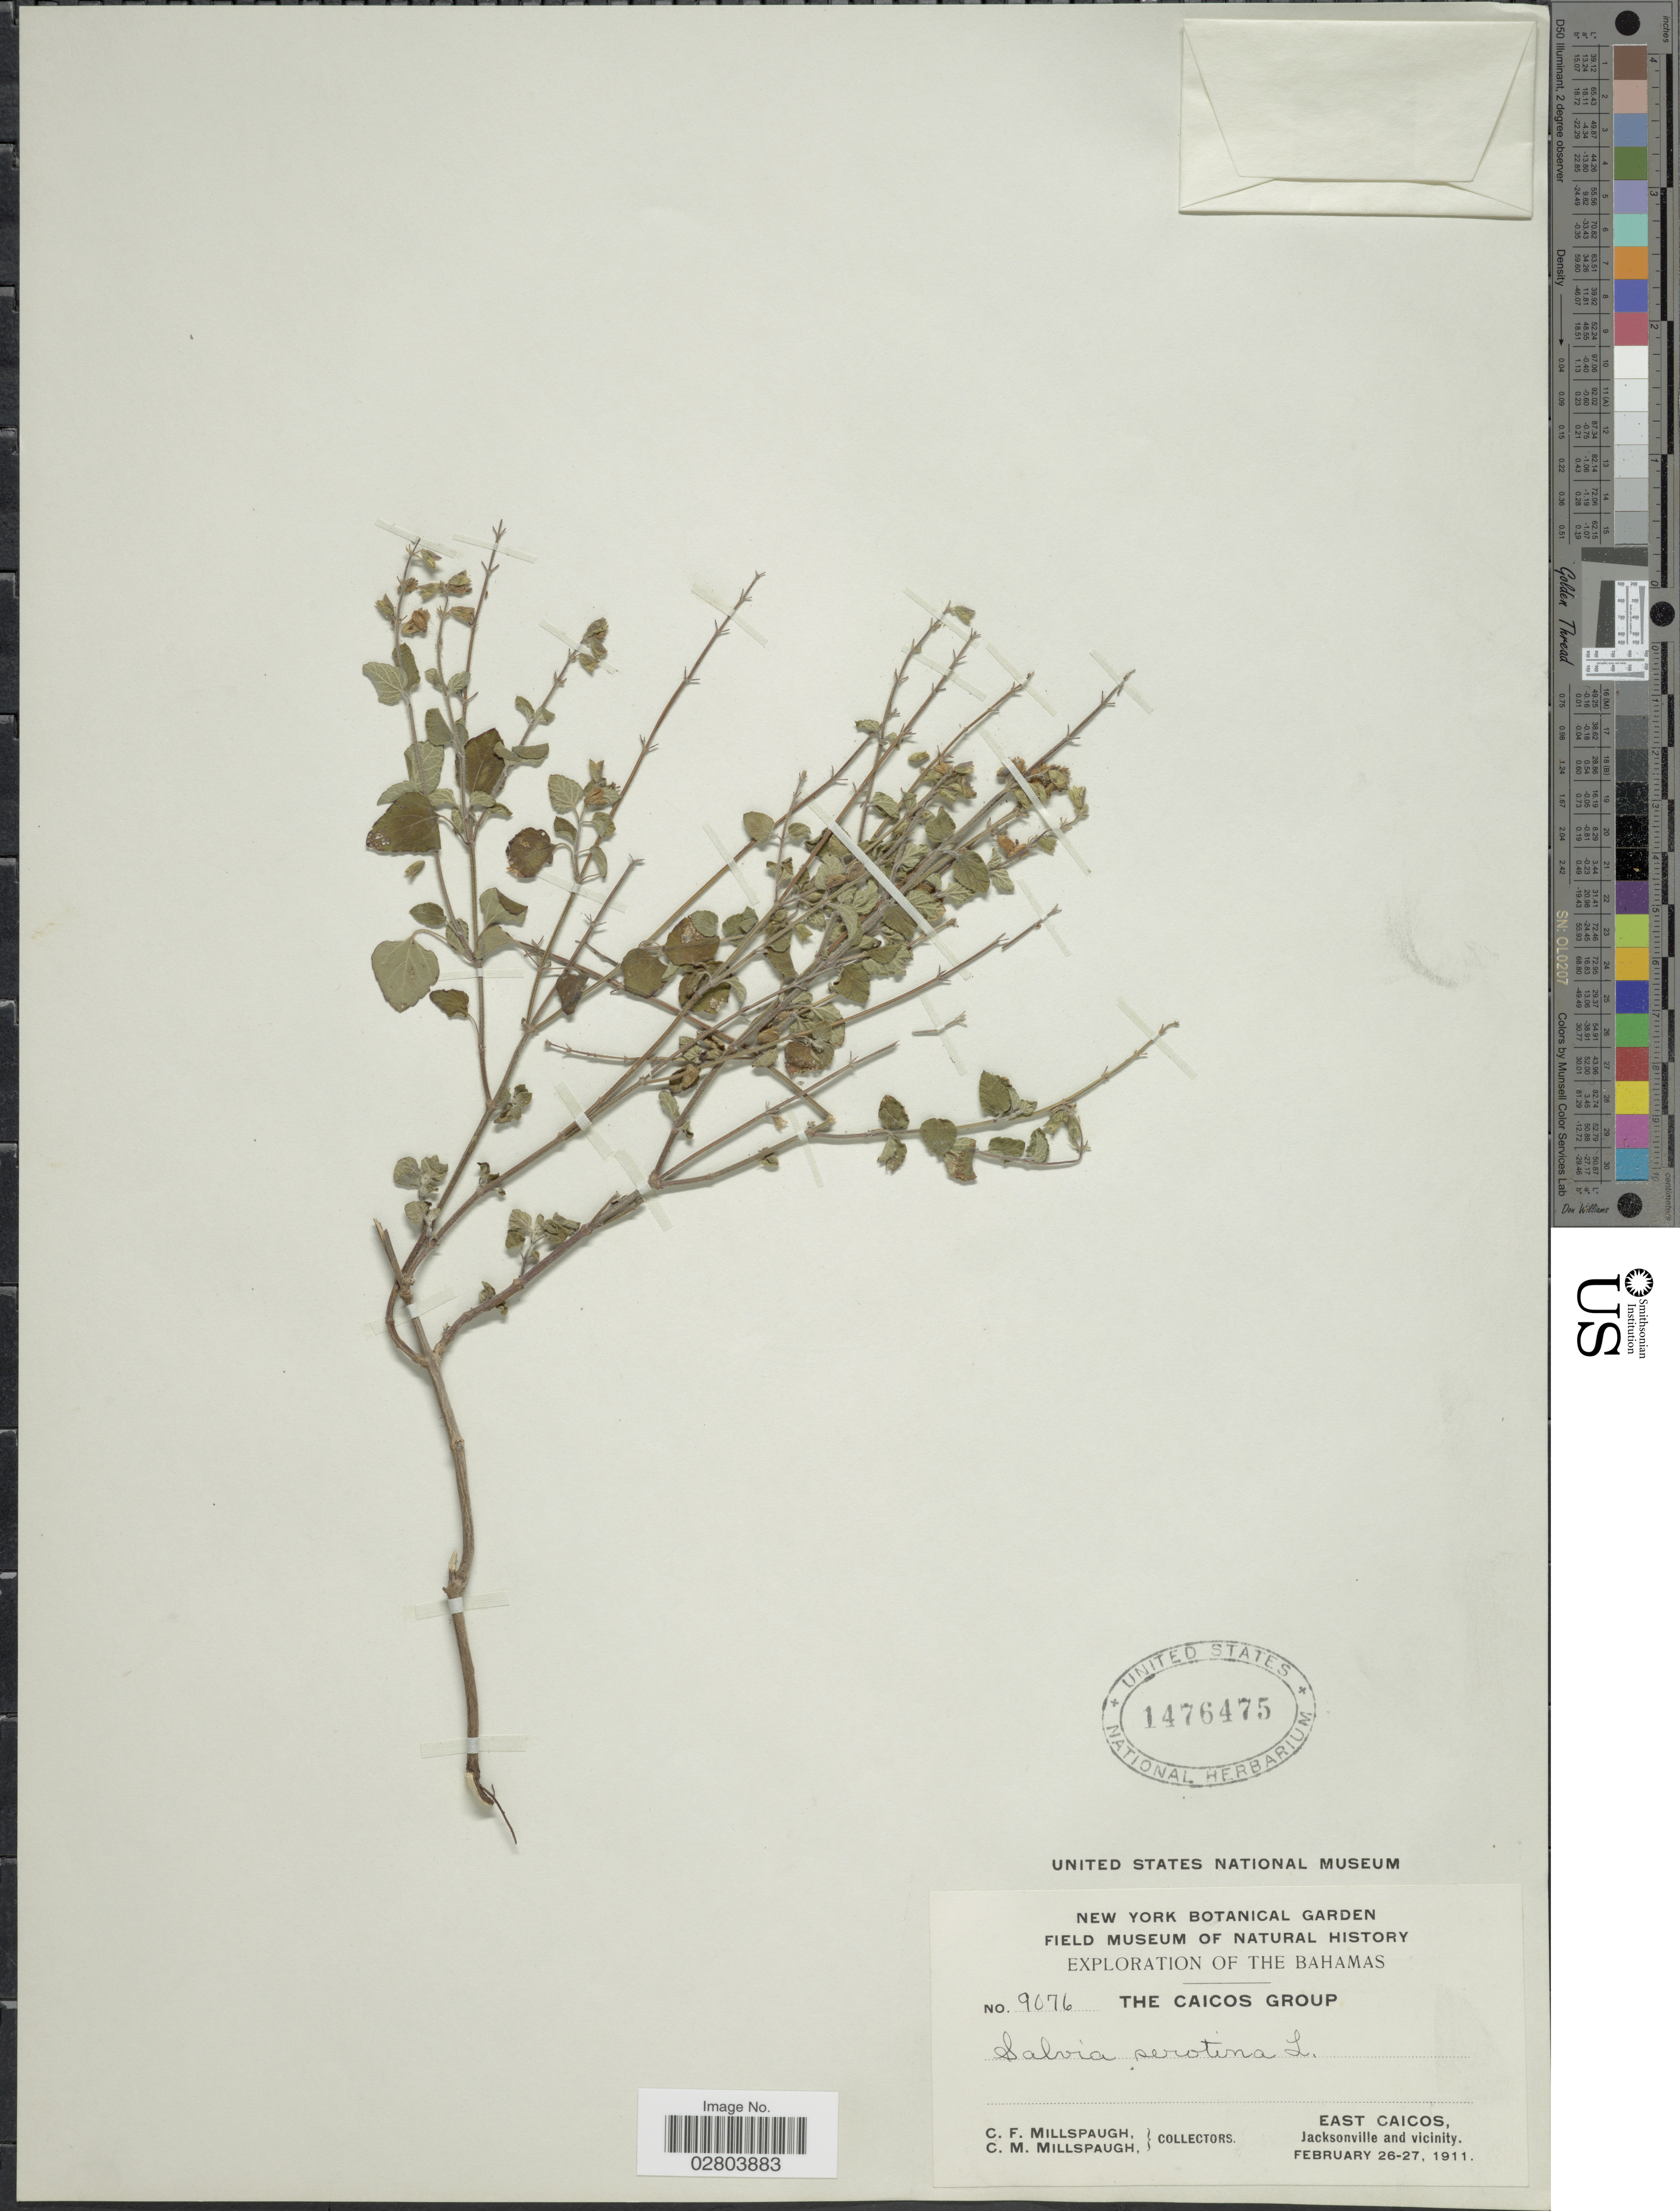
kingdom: Plantae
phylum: Tracheophyta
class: Magnoliopsida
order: Lamiales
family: Lamiaceae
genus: Salvia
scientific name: Salvia serotina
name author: L.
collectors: C. F. Millspaugh & C. Millspaugh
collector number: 9076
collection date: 1911-02-26/1911-02-27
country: Turks and Caicos Islands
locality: The Caicos Group. East Caicos, Jacksonville and vicinity.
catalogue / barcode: US 1476475